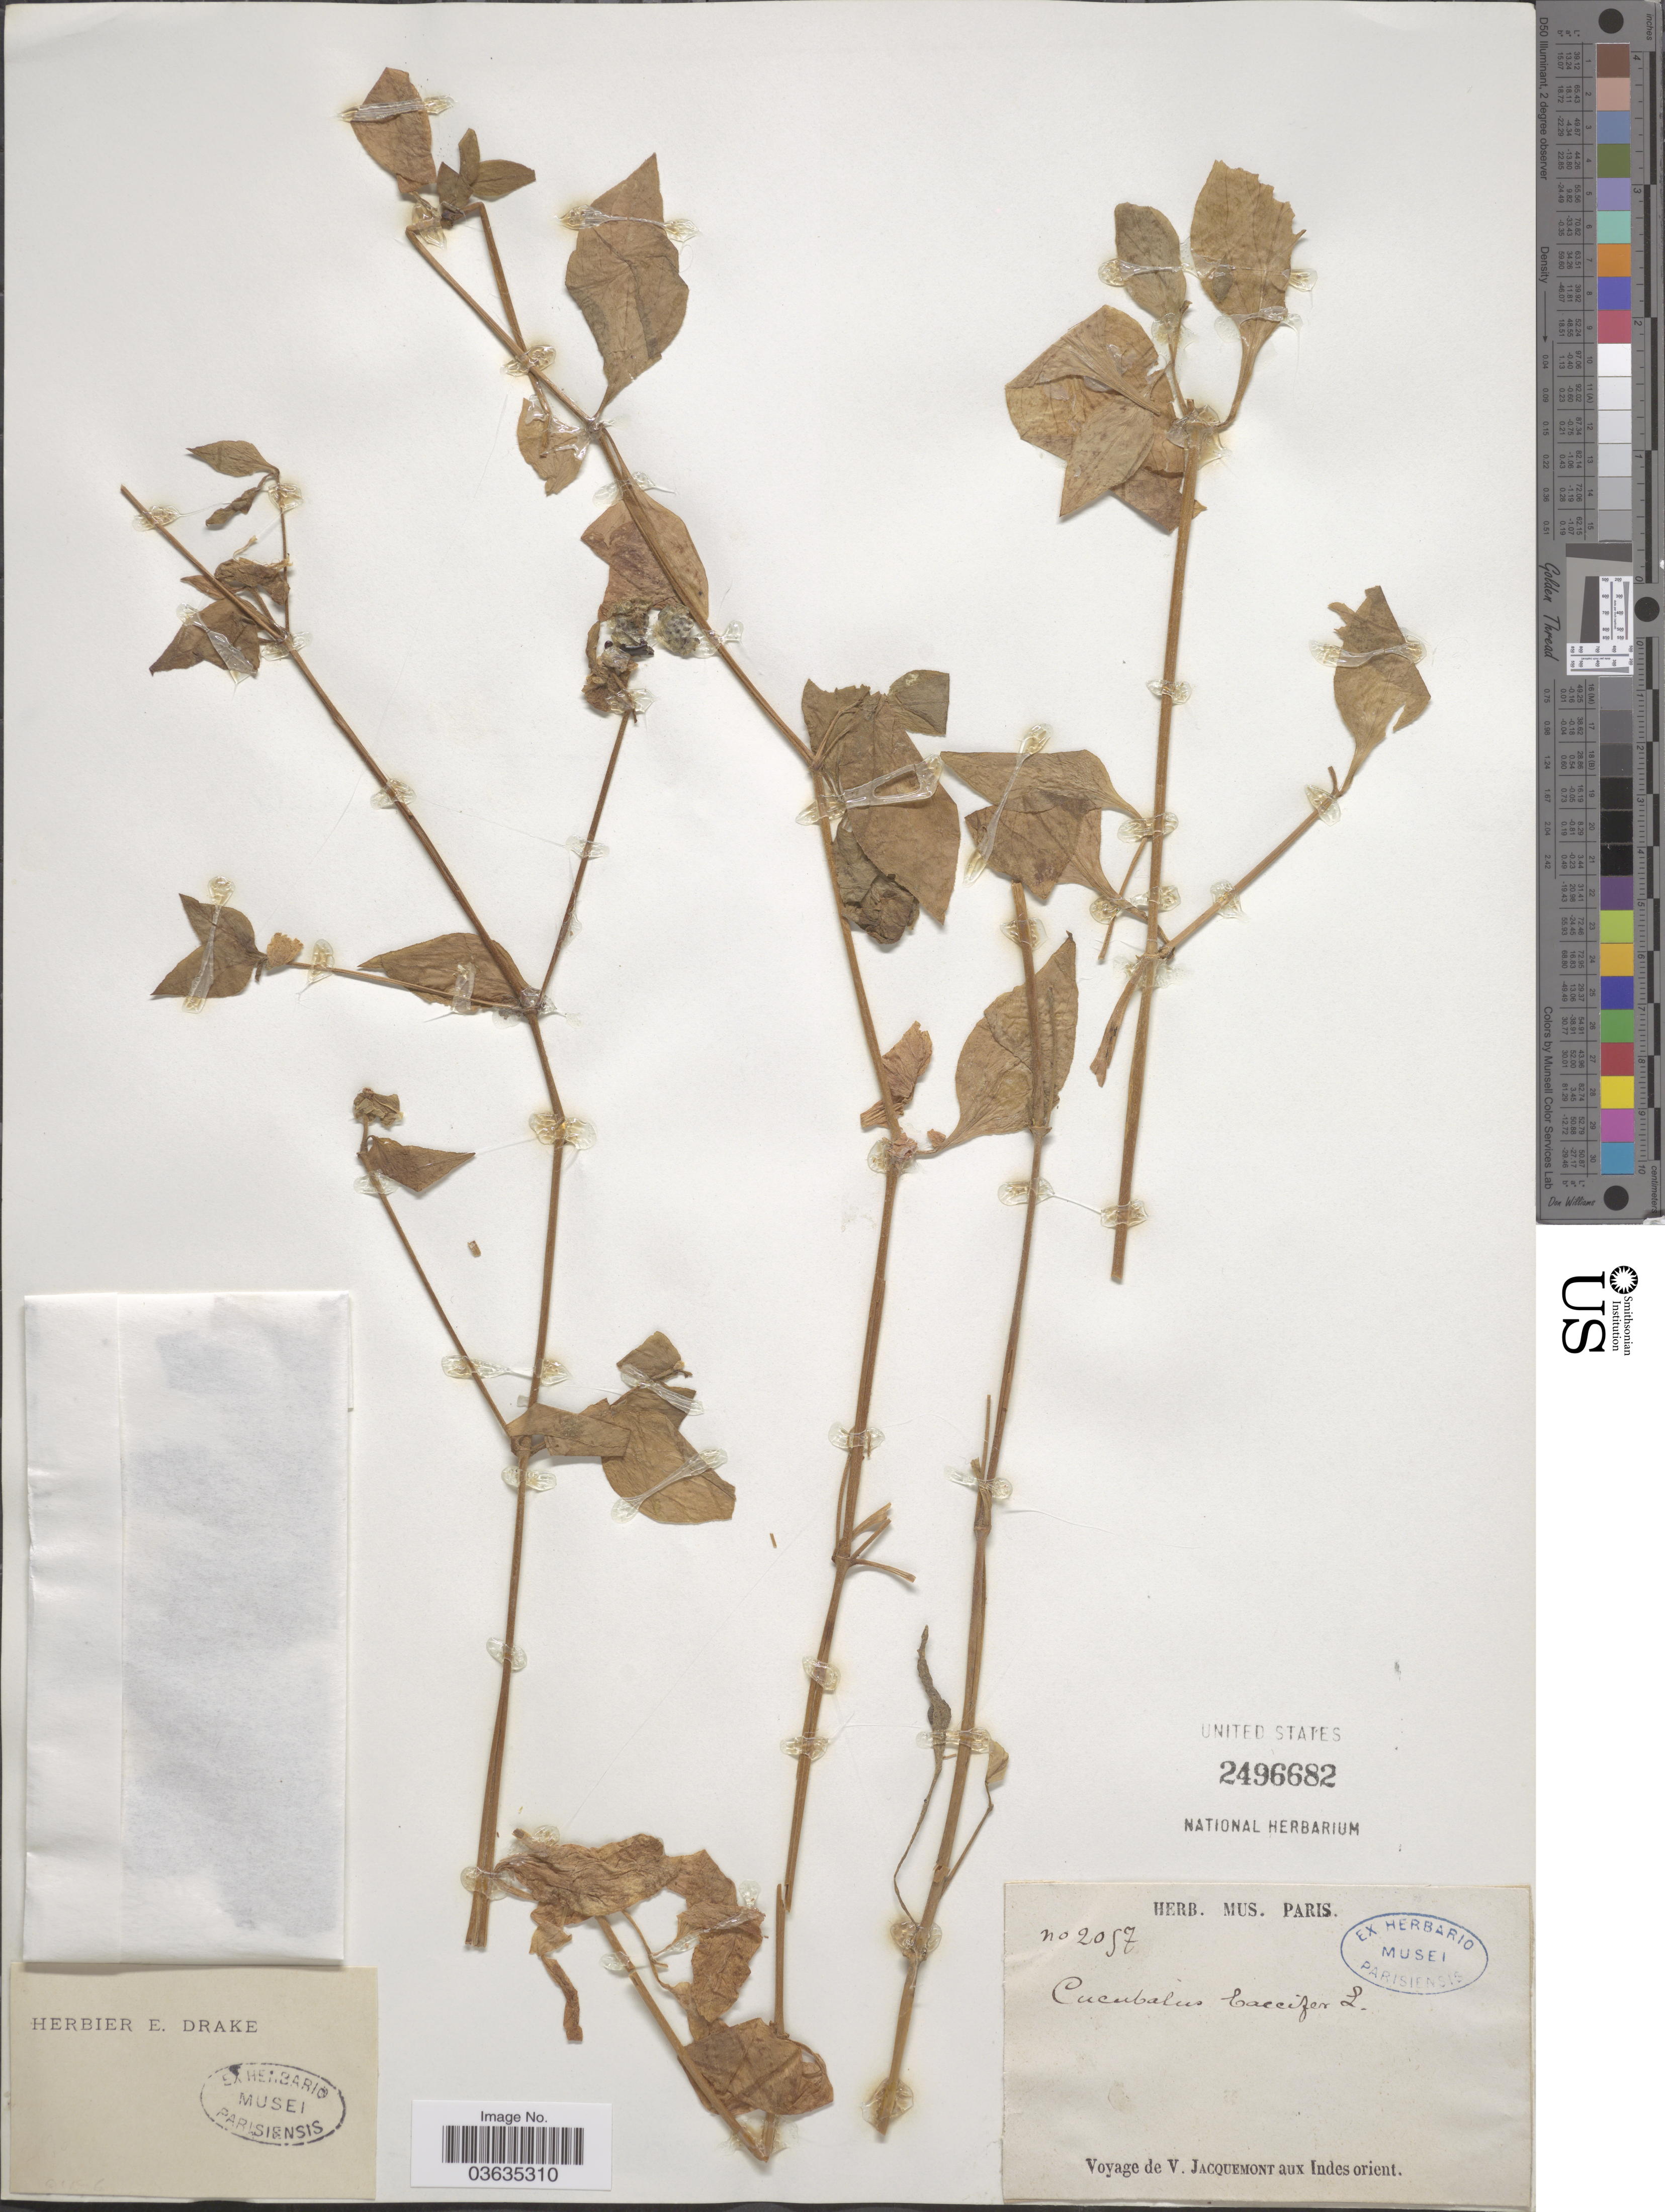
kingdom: Plantae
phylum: Tracheophyta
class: Magnoliopsida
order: Caryophyllales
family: Caryophyllaceae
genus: Silene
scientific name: Silene baccifera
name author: (L.) Durande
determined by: U.S. National Herbarium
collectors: V. Jacquemont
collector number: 2057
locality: Indes orient.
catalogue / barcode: US 2496682